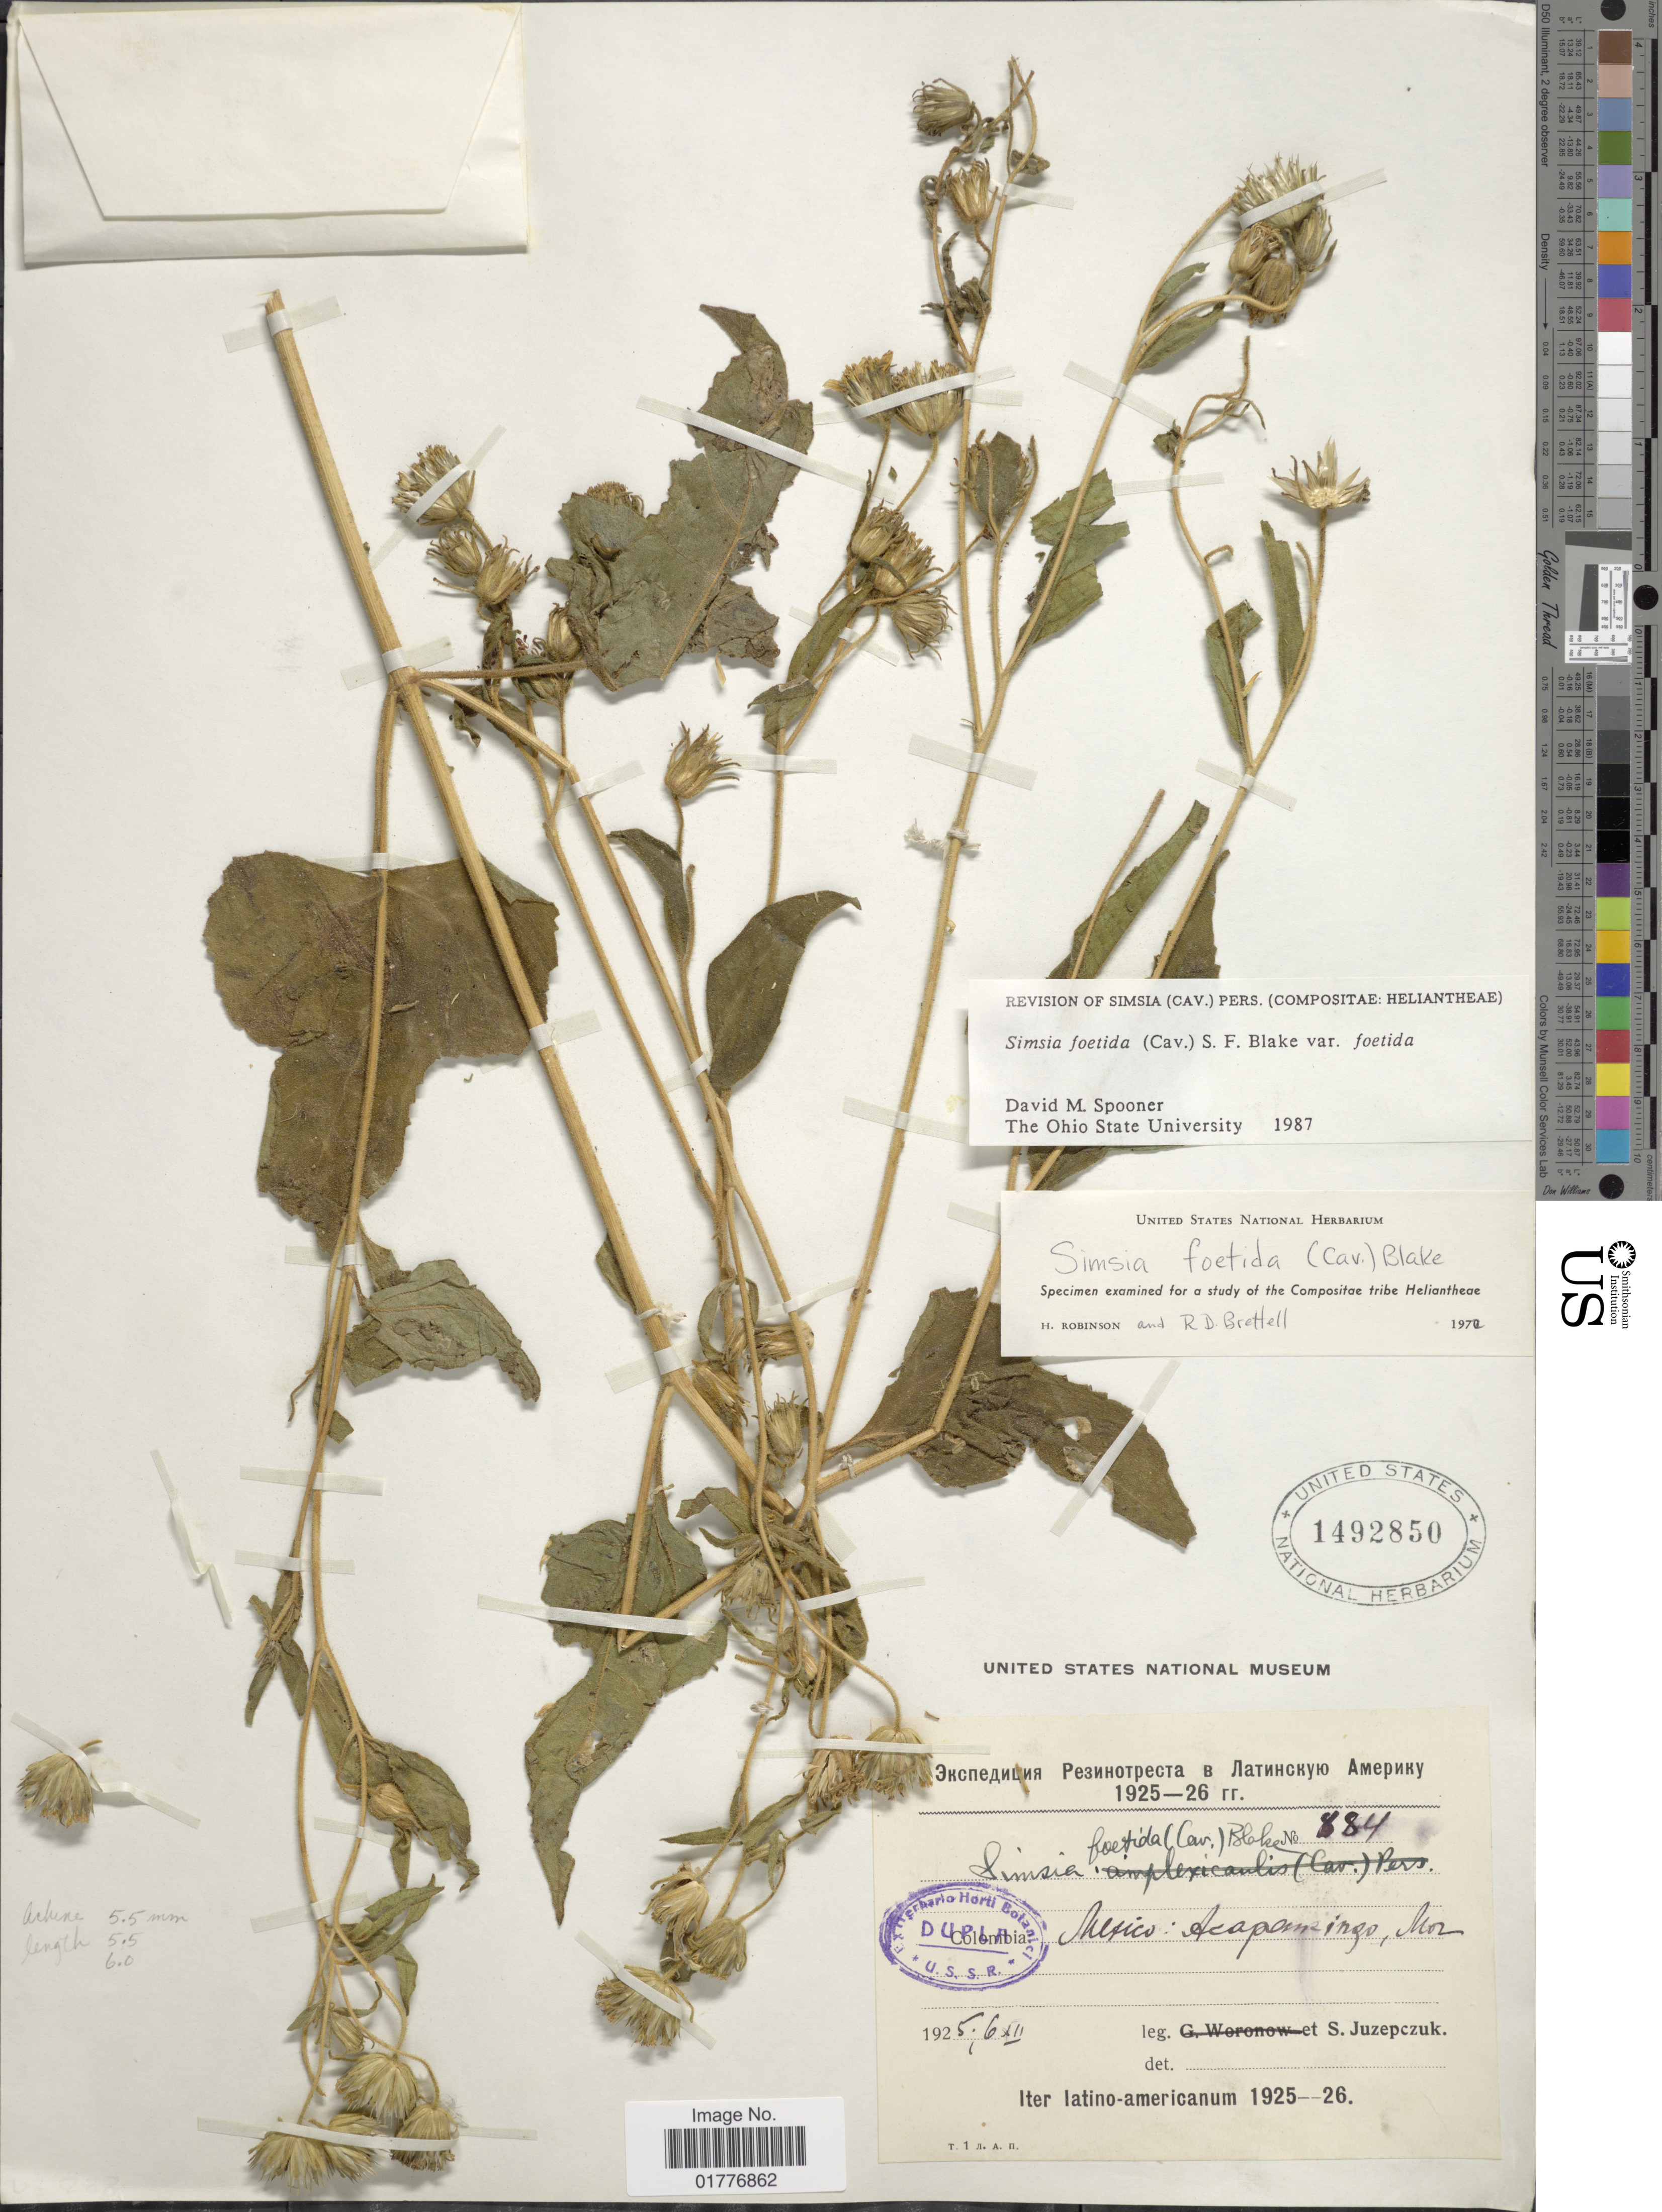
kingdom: Plantae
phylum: Tracheophyta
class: Magnoliopsida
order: Asterales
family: Asteraceae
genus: Simsia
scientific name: Simsia foetida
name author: (Cav.) S.F. Blake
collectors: S. Juzepezuk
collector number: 884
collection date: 1925-12-06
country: Mexico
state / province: Morelos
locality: Mexico: Acapanzingo, Mor.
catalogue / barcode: US 1492850